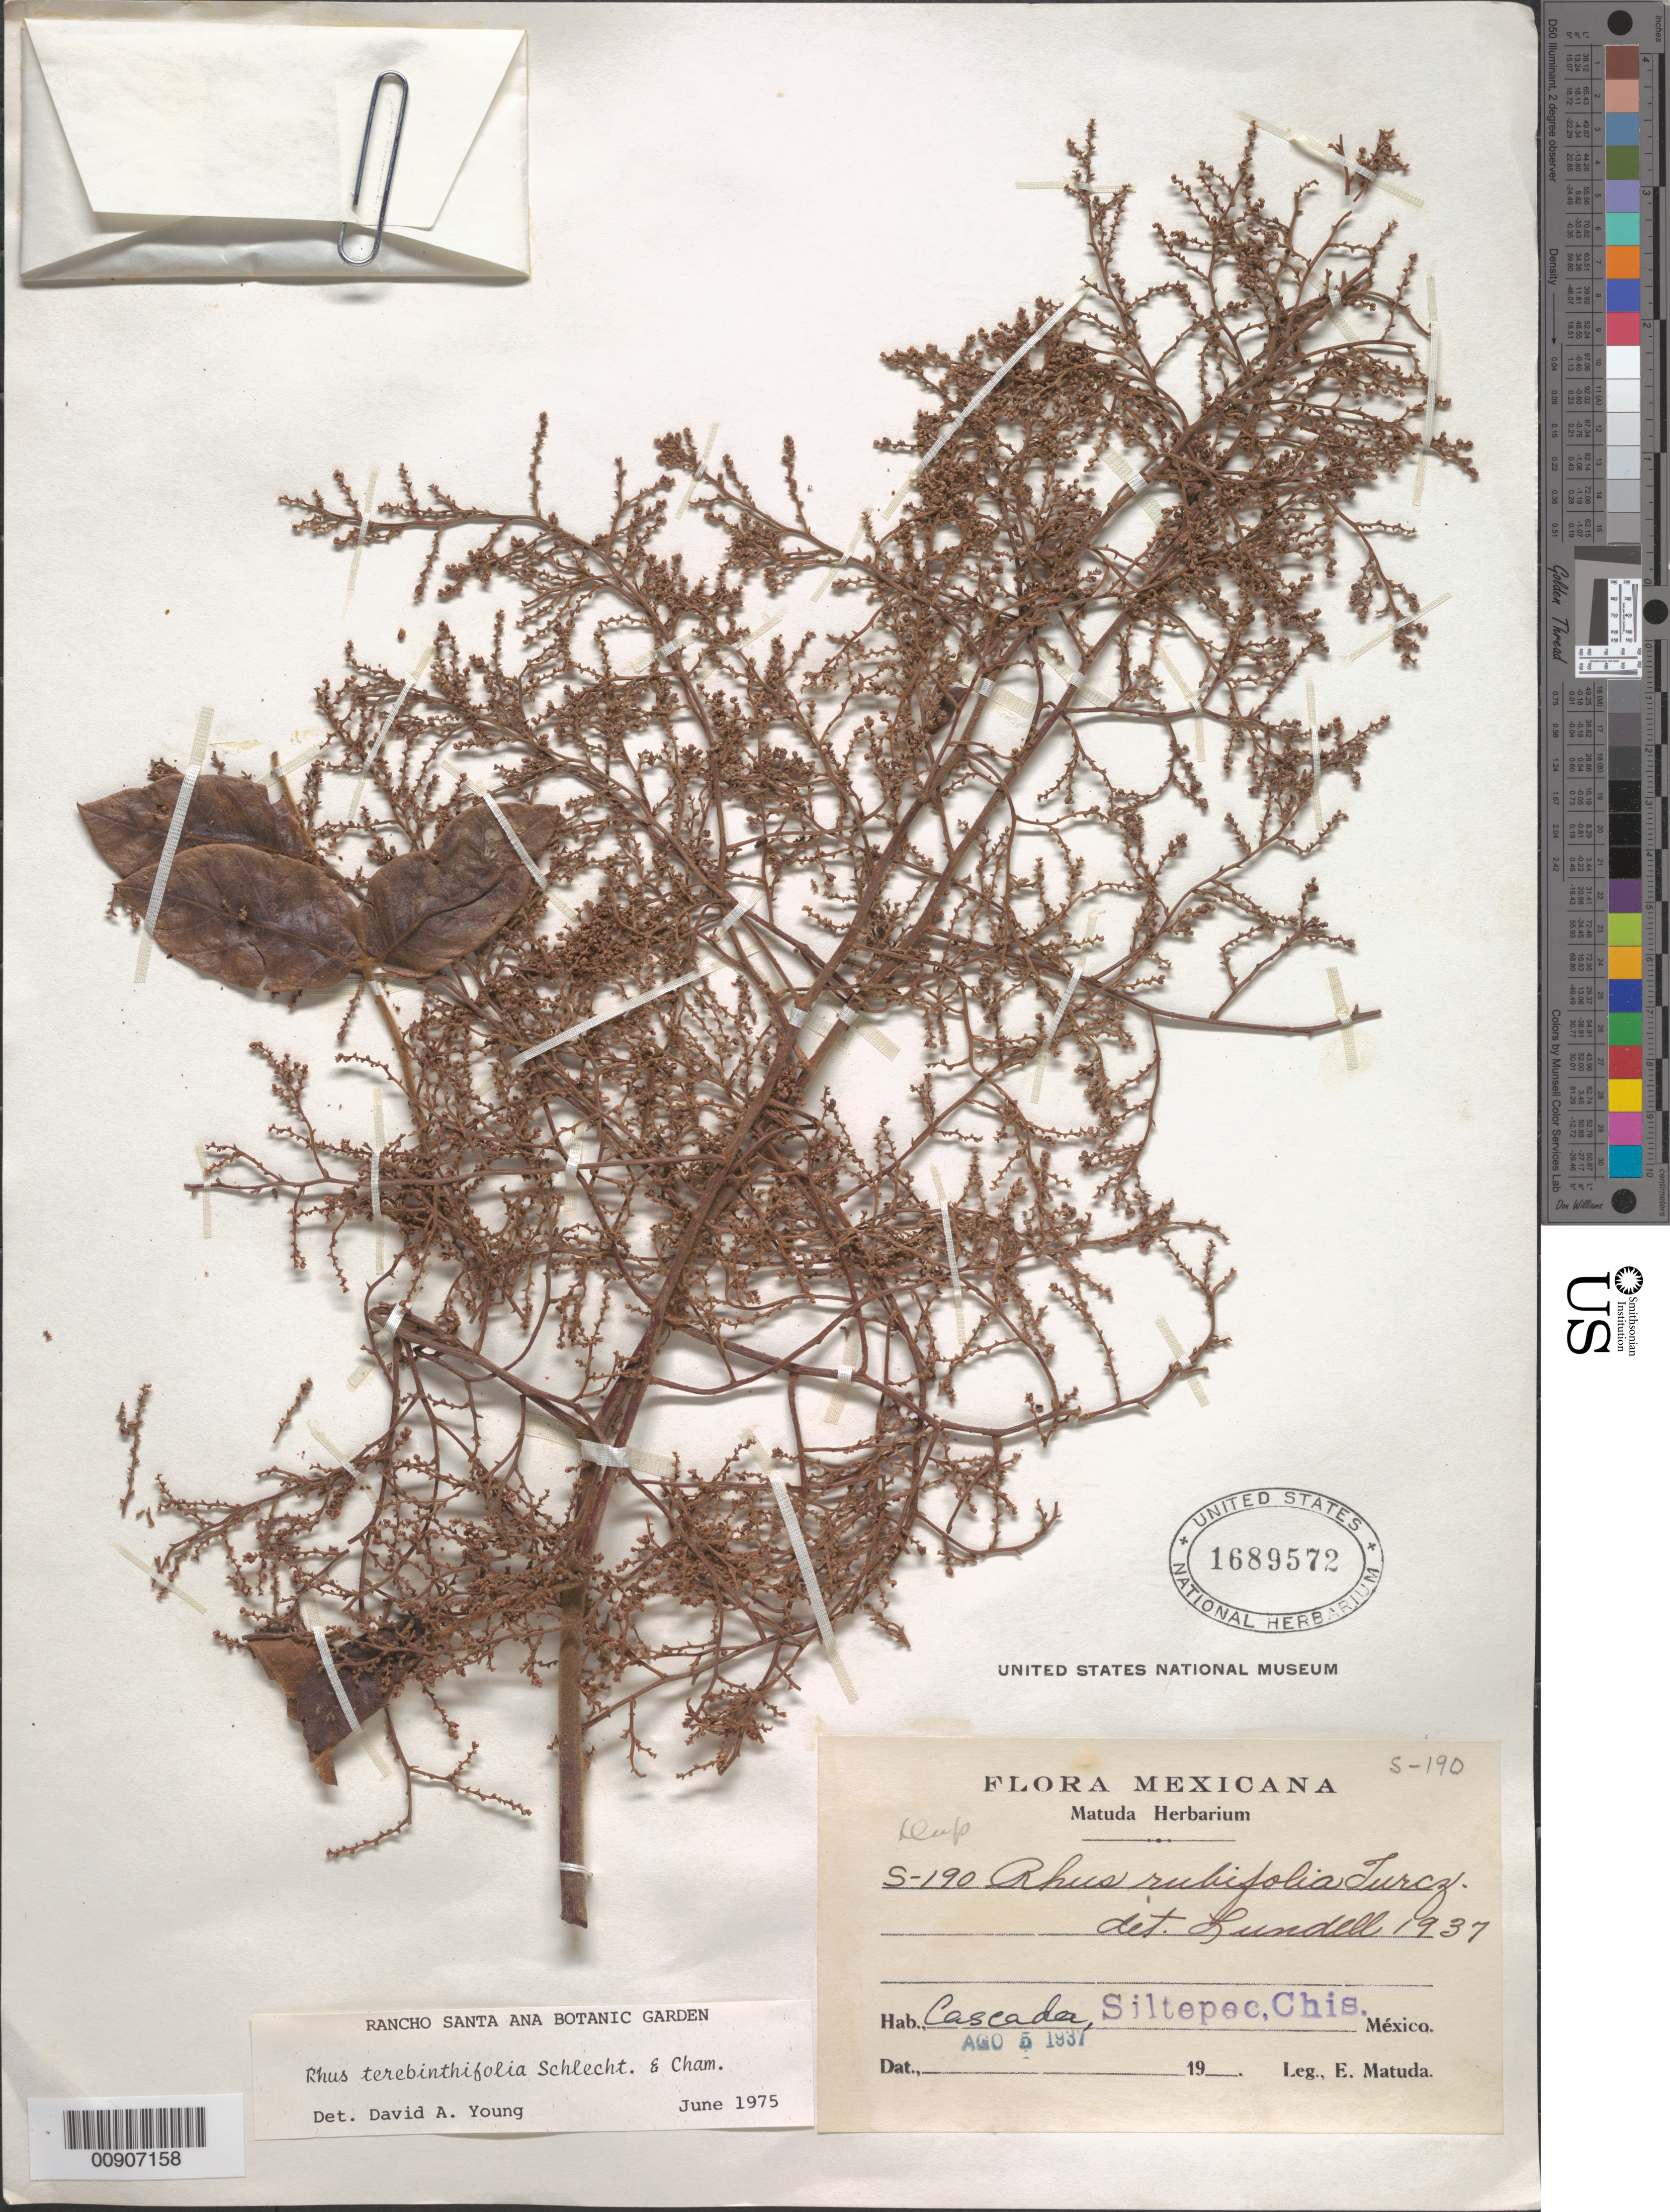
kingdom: Plantae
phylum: Tracheophyta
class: Magnoliopsida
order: Sapindales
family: Anacardiaceae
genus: Rhus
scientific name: Rhus terebinthifolia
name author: Schltdl. & Cham.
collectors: E. Matuda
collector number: S-190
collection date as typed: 05 Aug 1937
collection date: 1937-08-05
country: Mexico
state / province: Chiapas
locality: Cascada, Siltepec, Chiapas.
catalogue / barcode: US 1689572